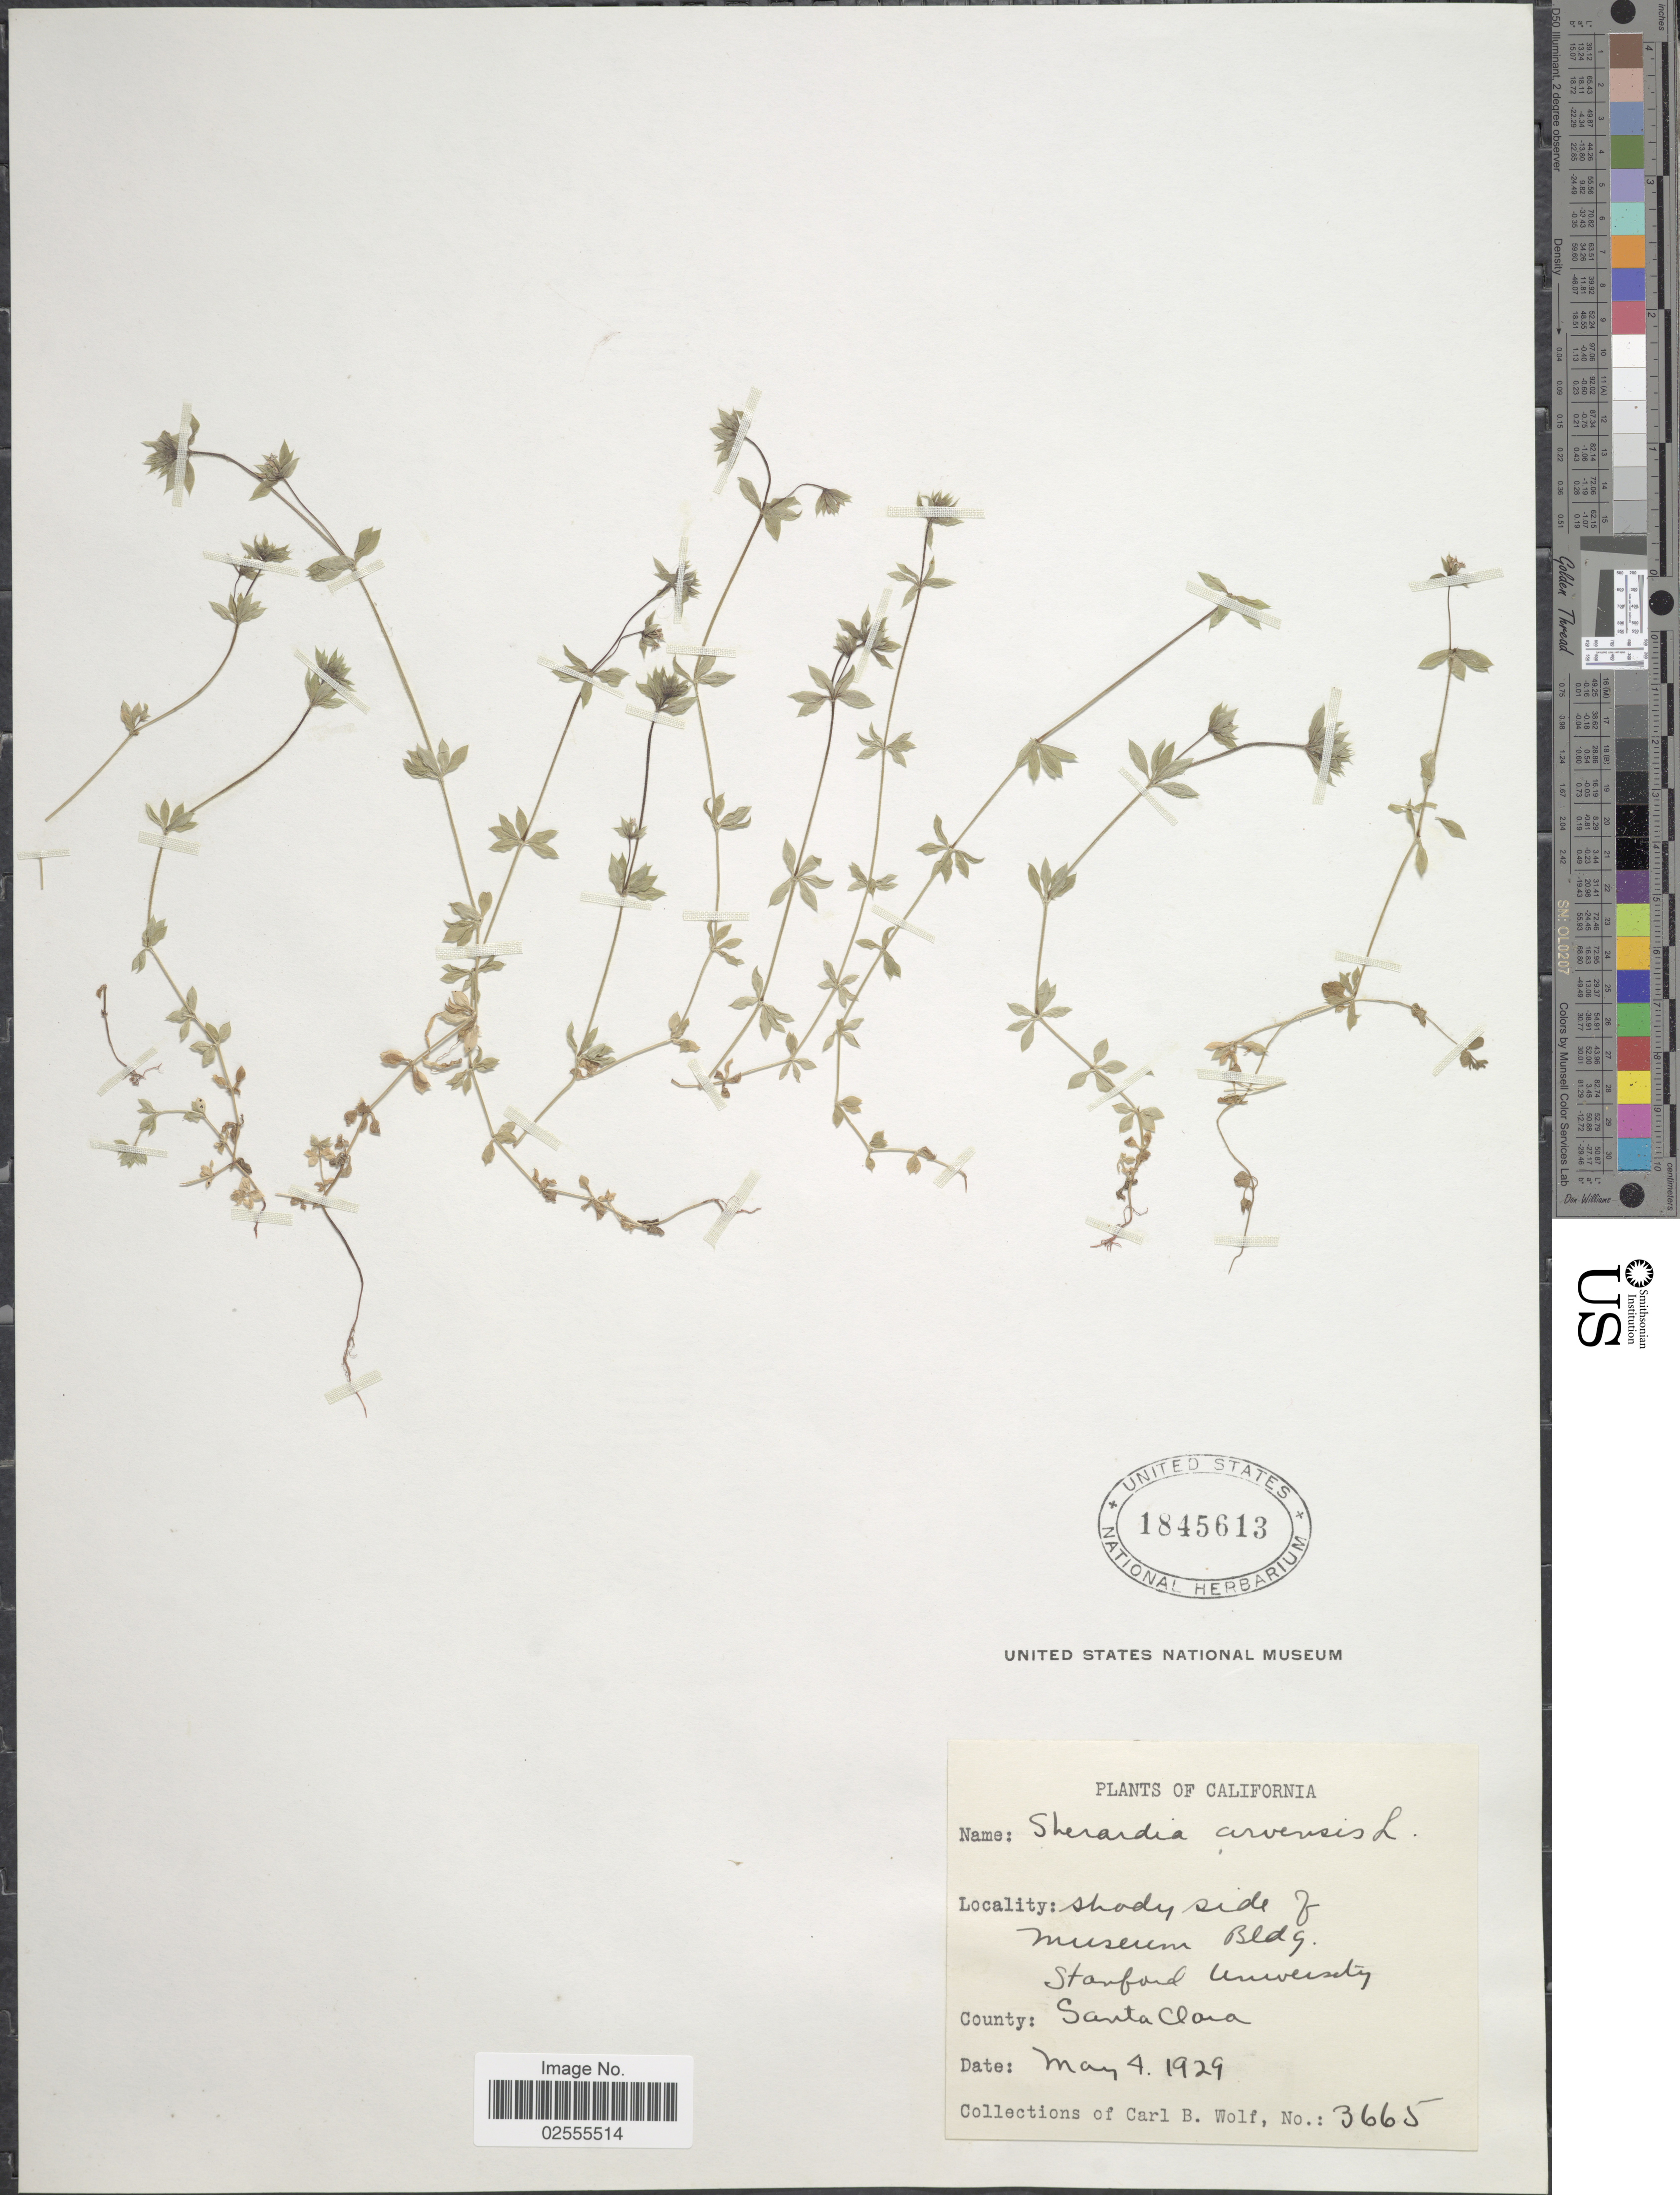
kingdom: Plantae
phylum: Tracheophyta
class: Magnoliopsida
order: Gentianales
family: Rubiaceae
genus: Sherardia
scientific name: Sherardia arvensis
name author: L.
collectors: C. B. Wolf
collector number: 3665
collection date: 1929-05-04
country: United States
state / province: California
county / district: Santa Clara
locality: Shady side of Museum Bldg. Stanford University, County: Santa Clara.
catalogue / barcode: US 1845613